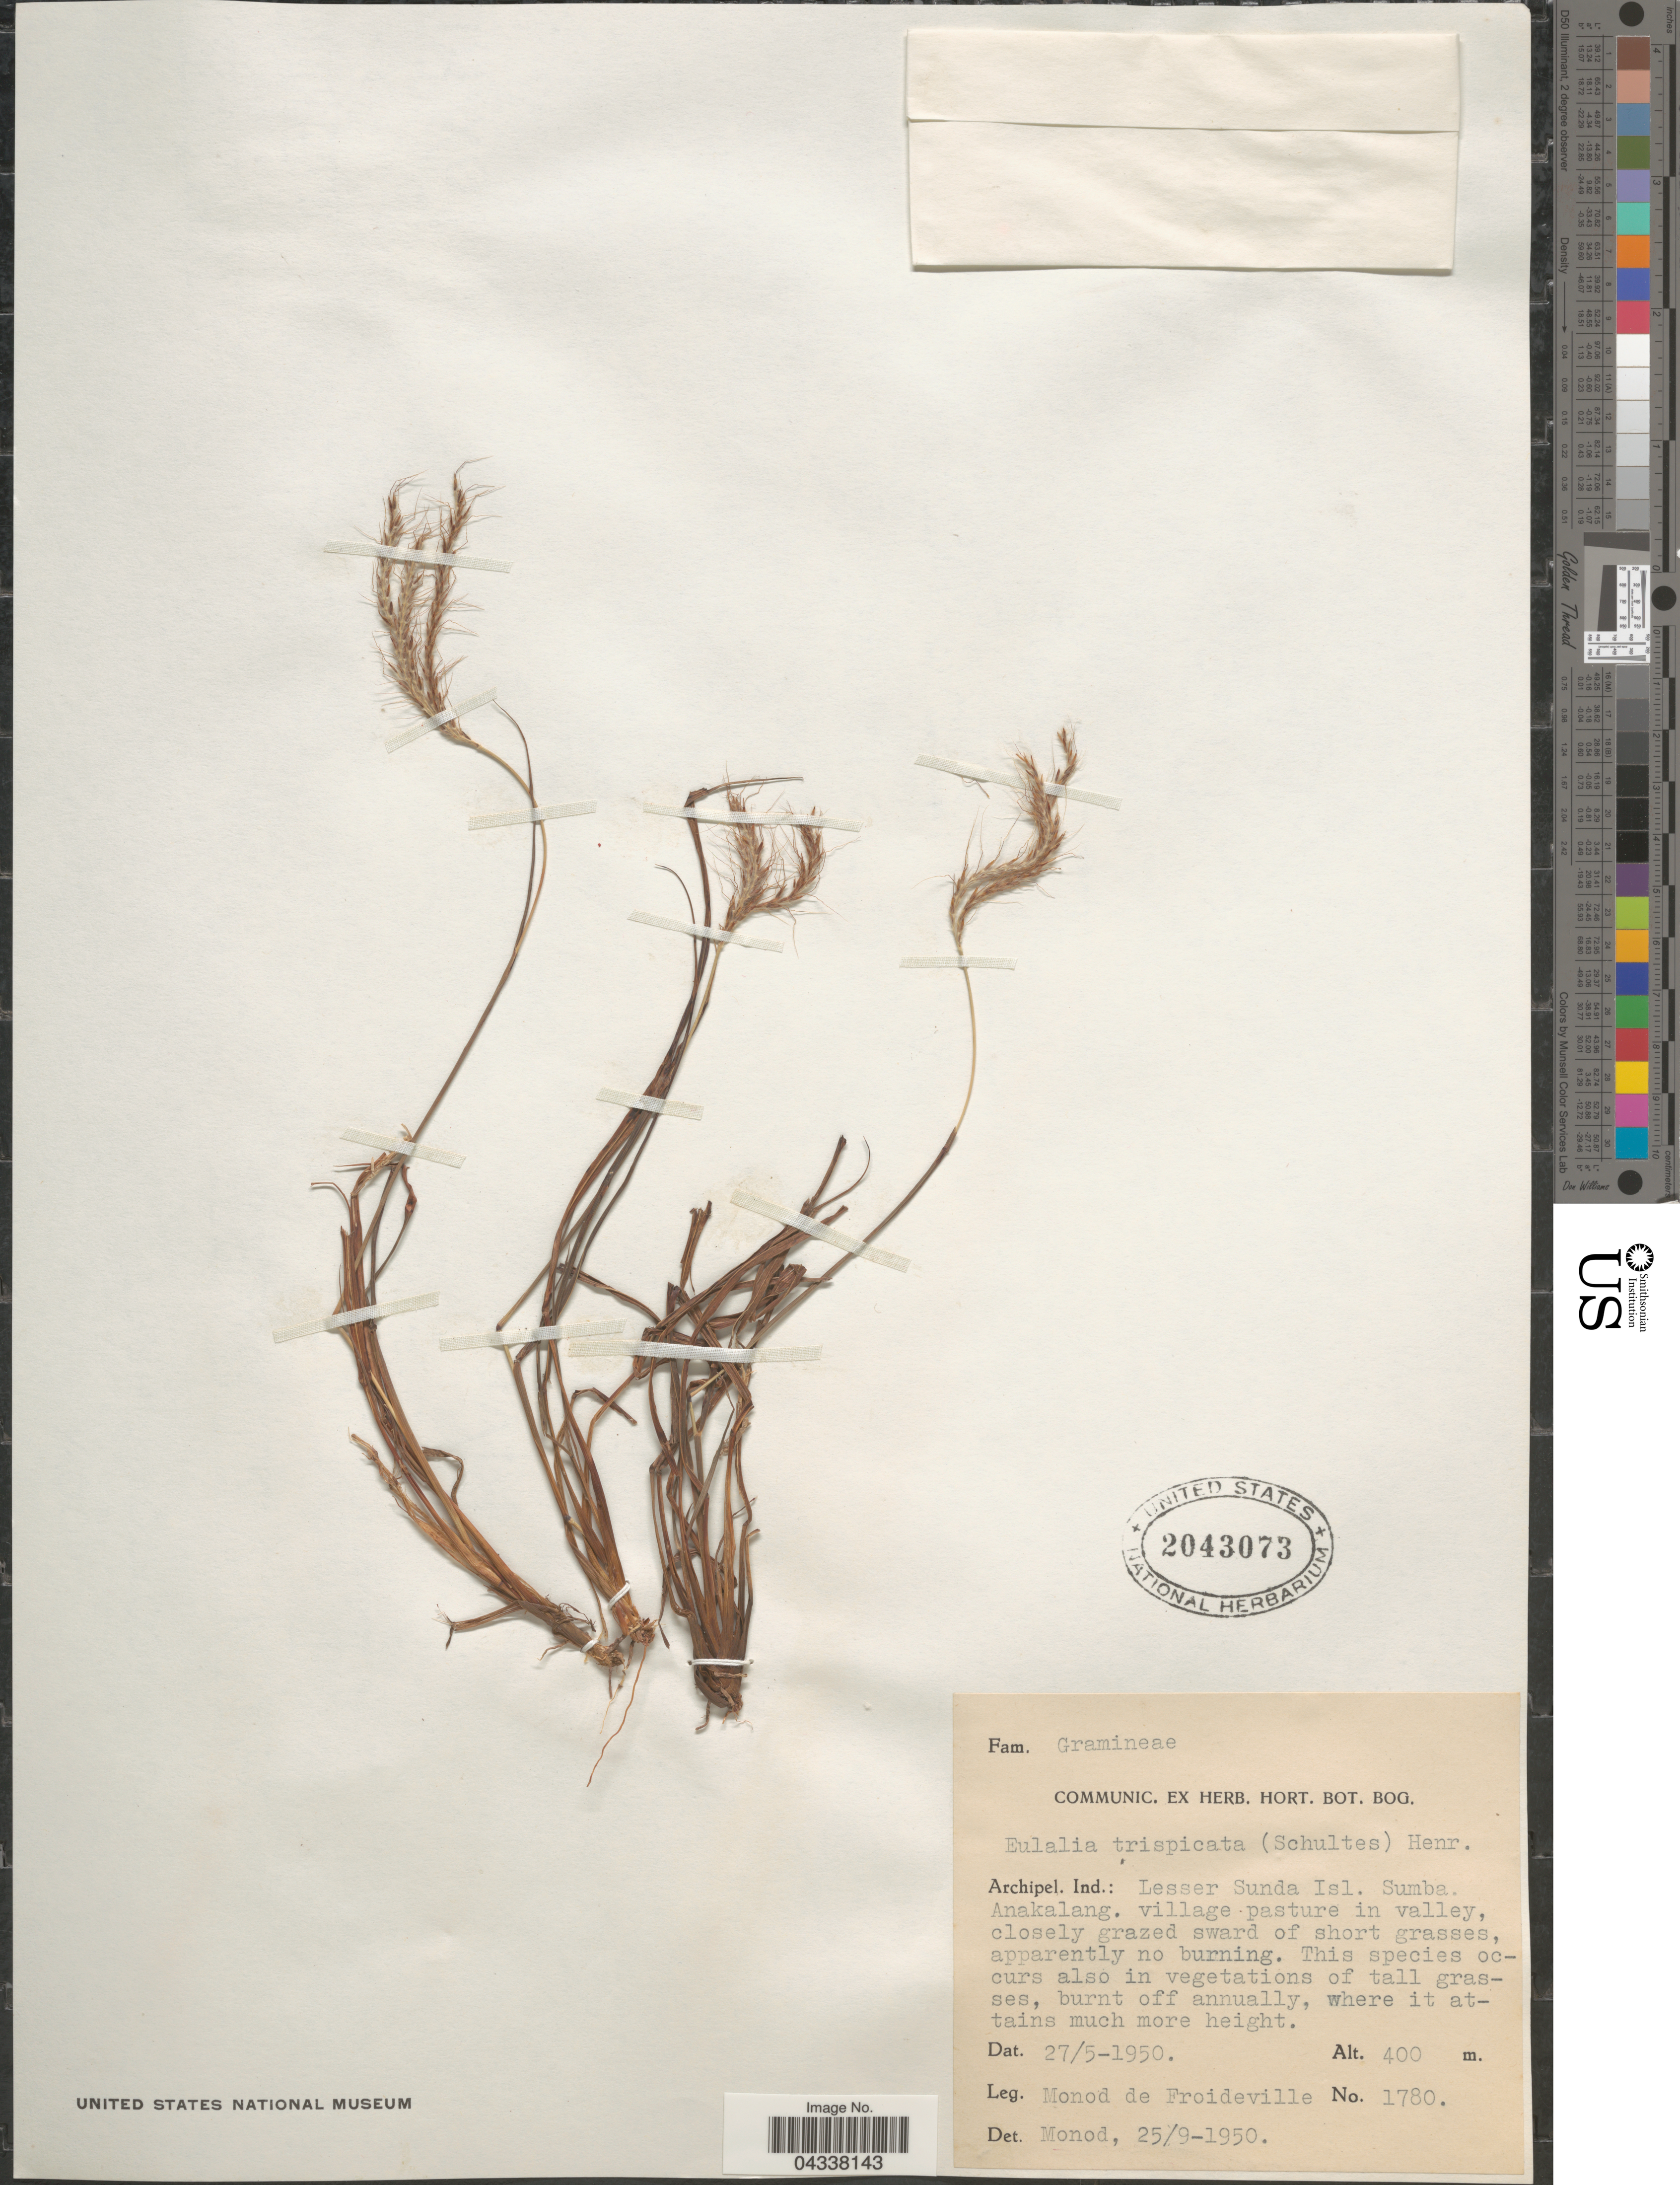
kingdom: Plantae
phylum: Tracheophyta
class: Liliopsida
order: Poales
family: Poaceae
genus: Pseudopogonatherum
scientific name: Pseudopogonatherum trispicatum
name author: (Schult.) Ohwi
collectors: C. Monod de Froideville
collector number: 1780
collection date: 1950-05-27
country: Indonesia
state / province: Nusa Tenggara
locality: Archip. Ind.: Lesser Sunda Isl. Sumba. Anakalang, village pasture in valley.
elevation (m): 400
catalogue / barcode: US 2043073